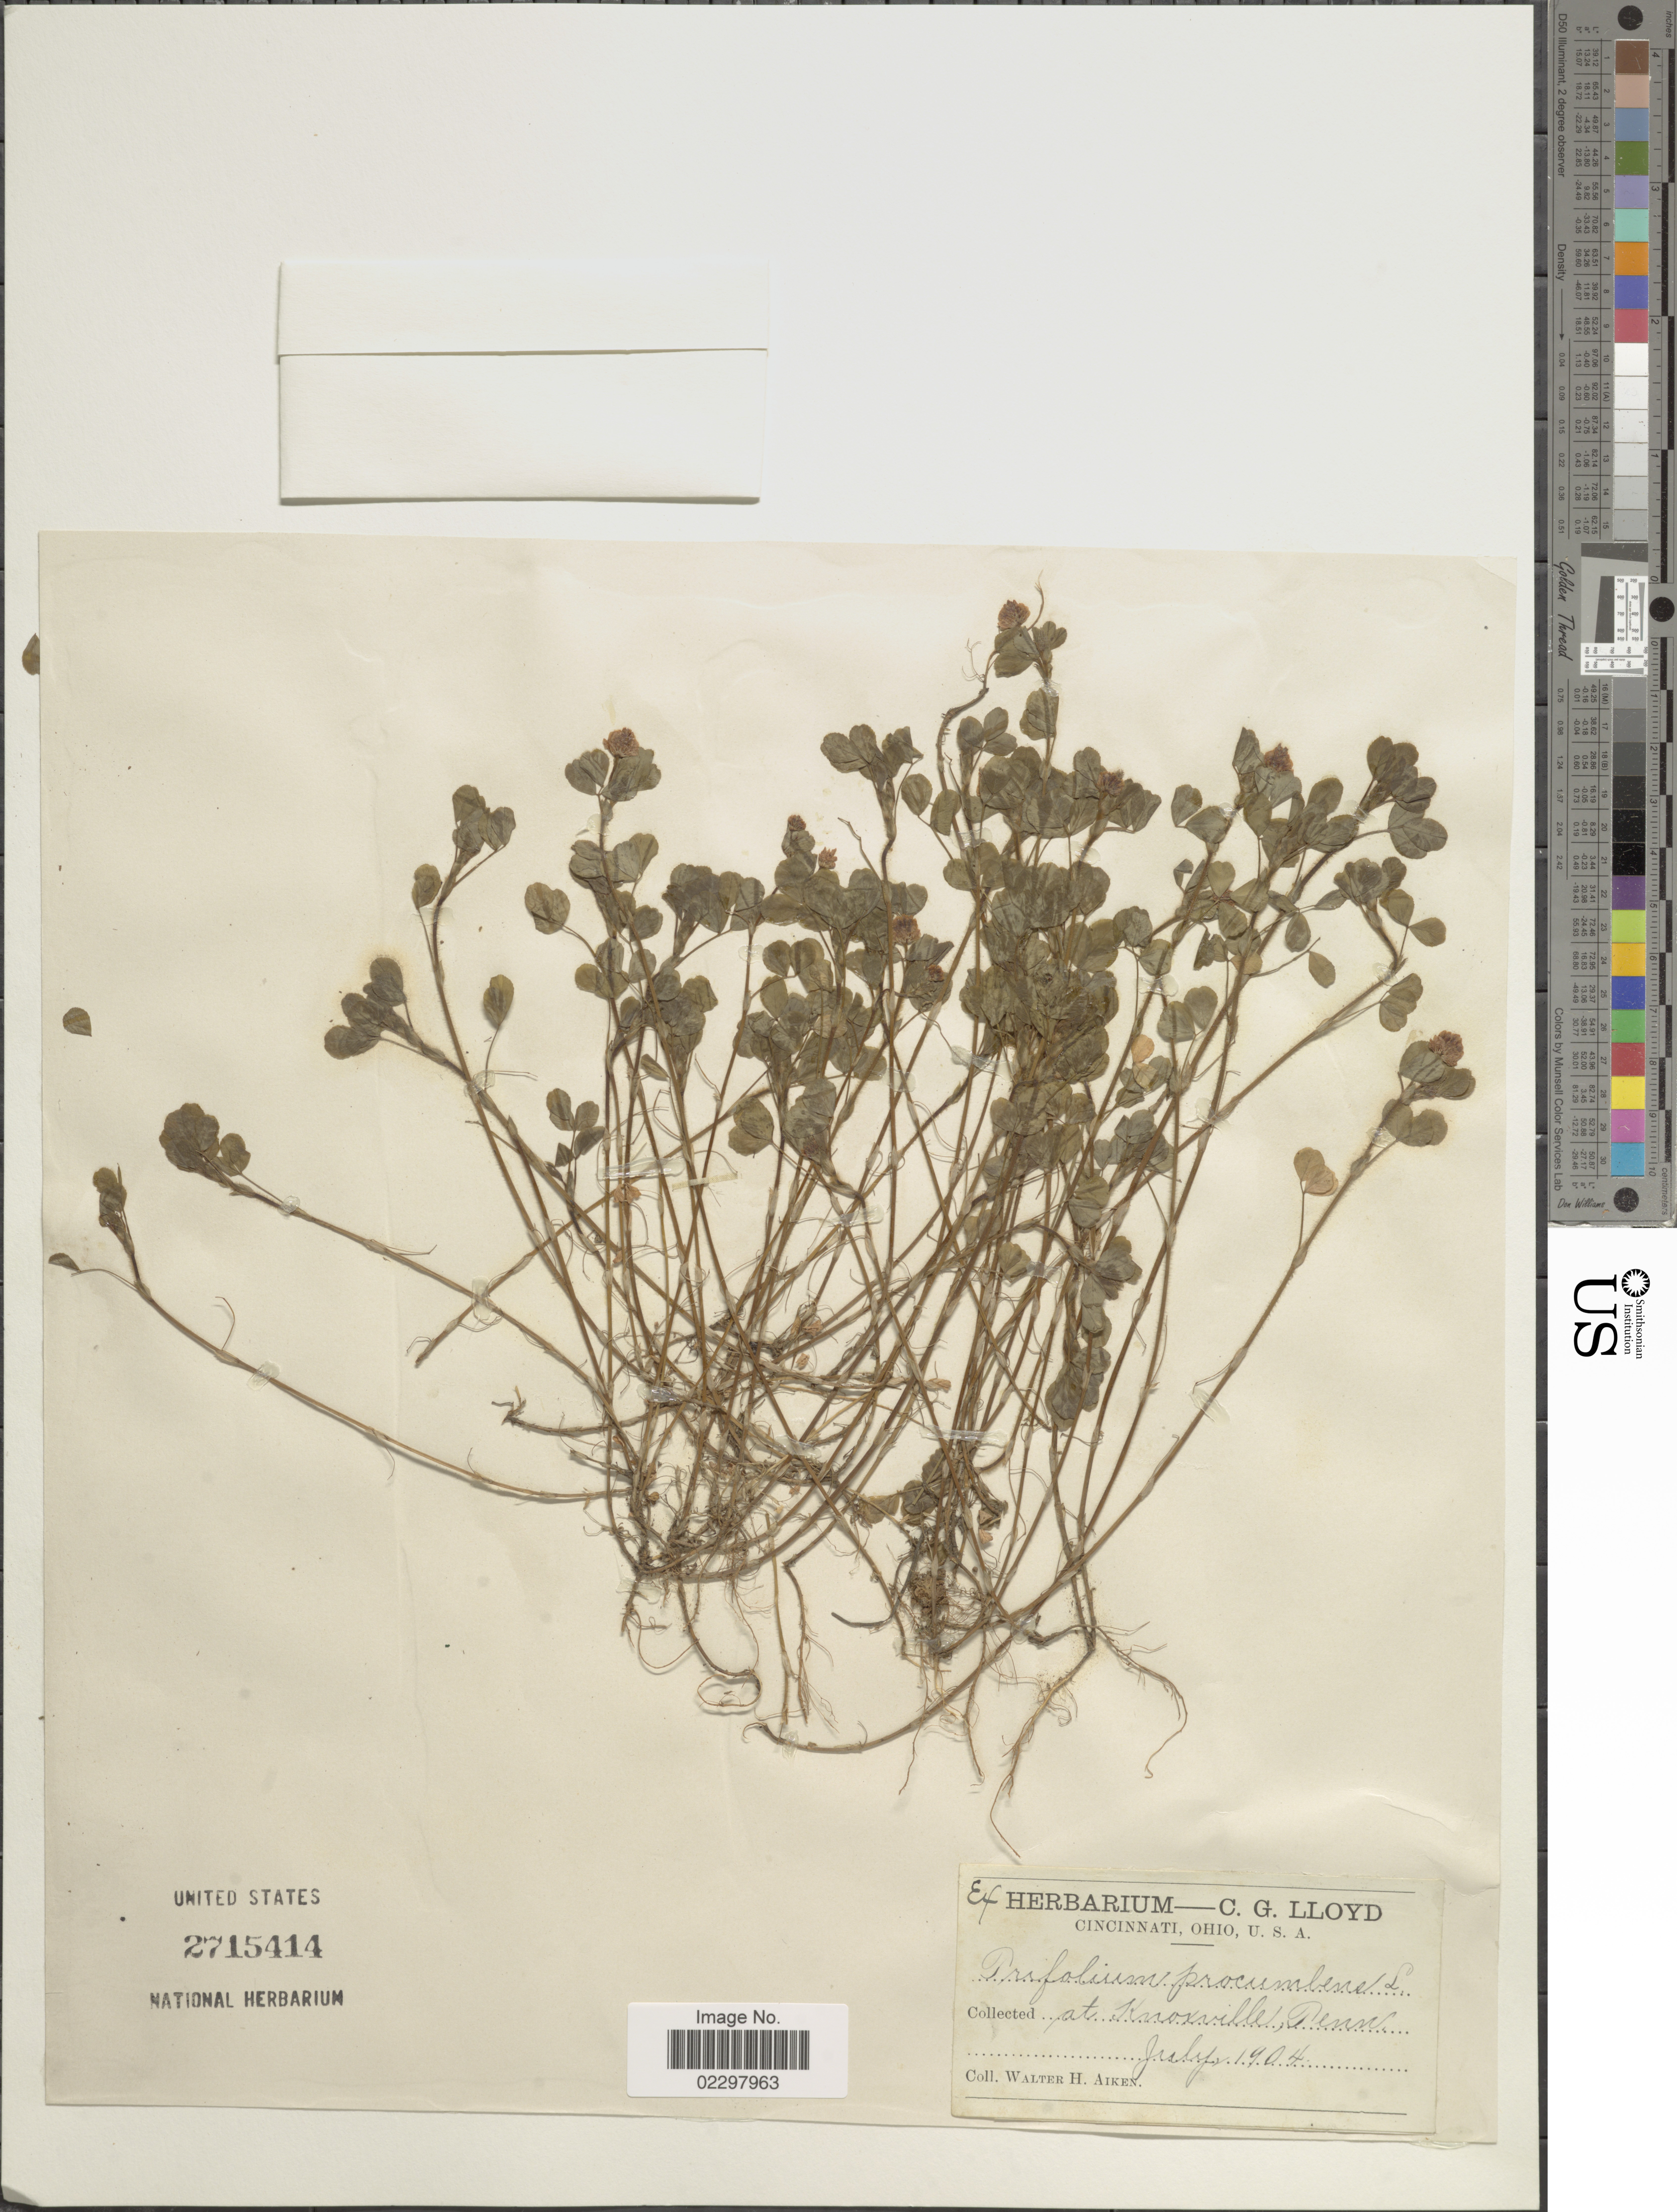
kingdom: Plantae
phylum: Tracheophyta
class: Magnoliopsida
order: Fabales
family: Fabaceae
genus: Trifolium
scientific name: Trifolium procumbens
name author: L.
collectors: W. Aiken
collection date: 1904-07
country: United States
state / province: Pennsylvania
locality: At Knoxville.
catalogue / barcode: US 2715414